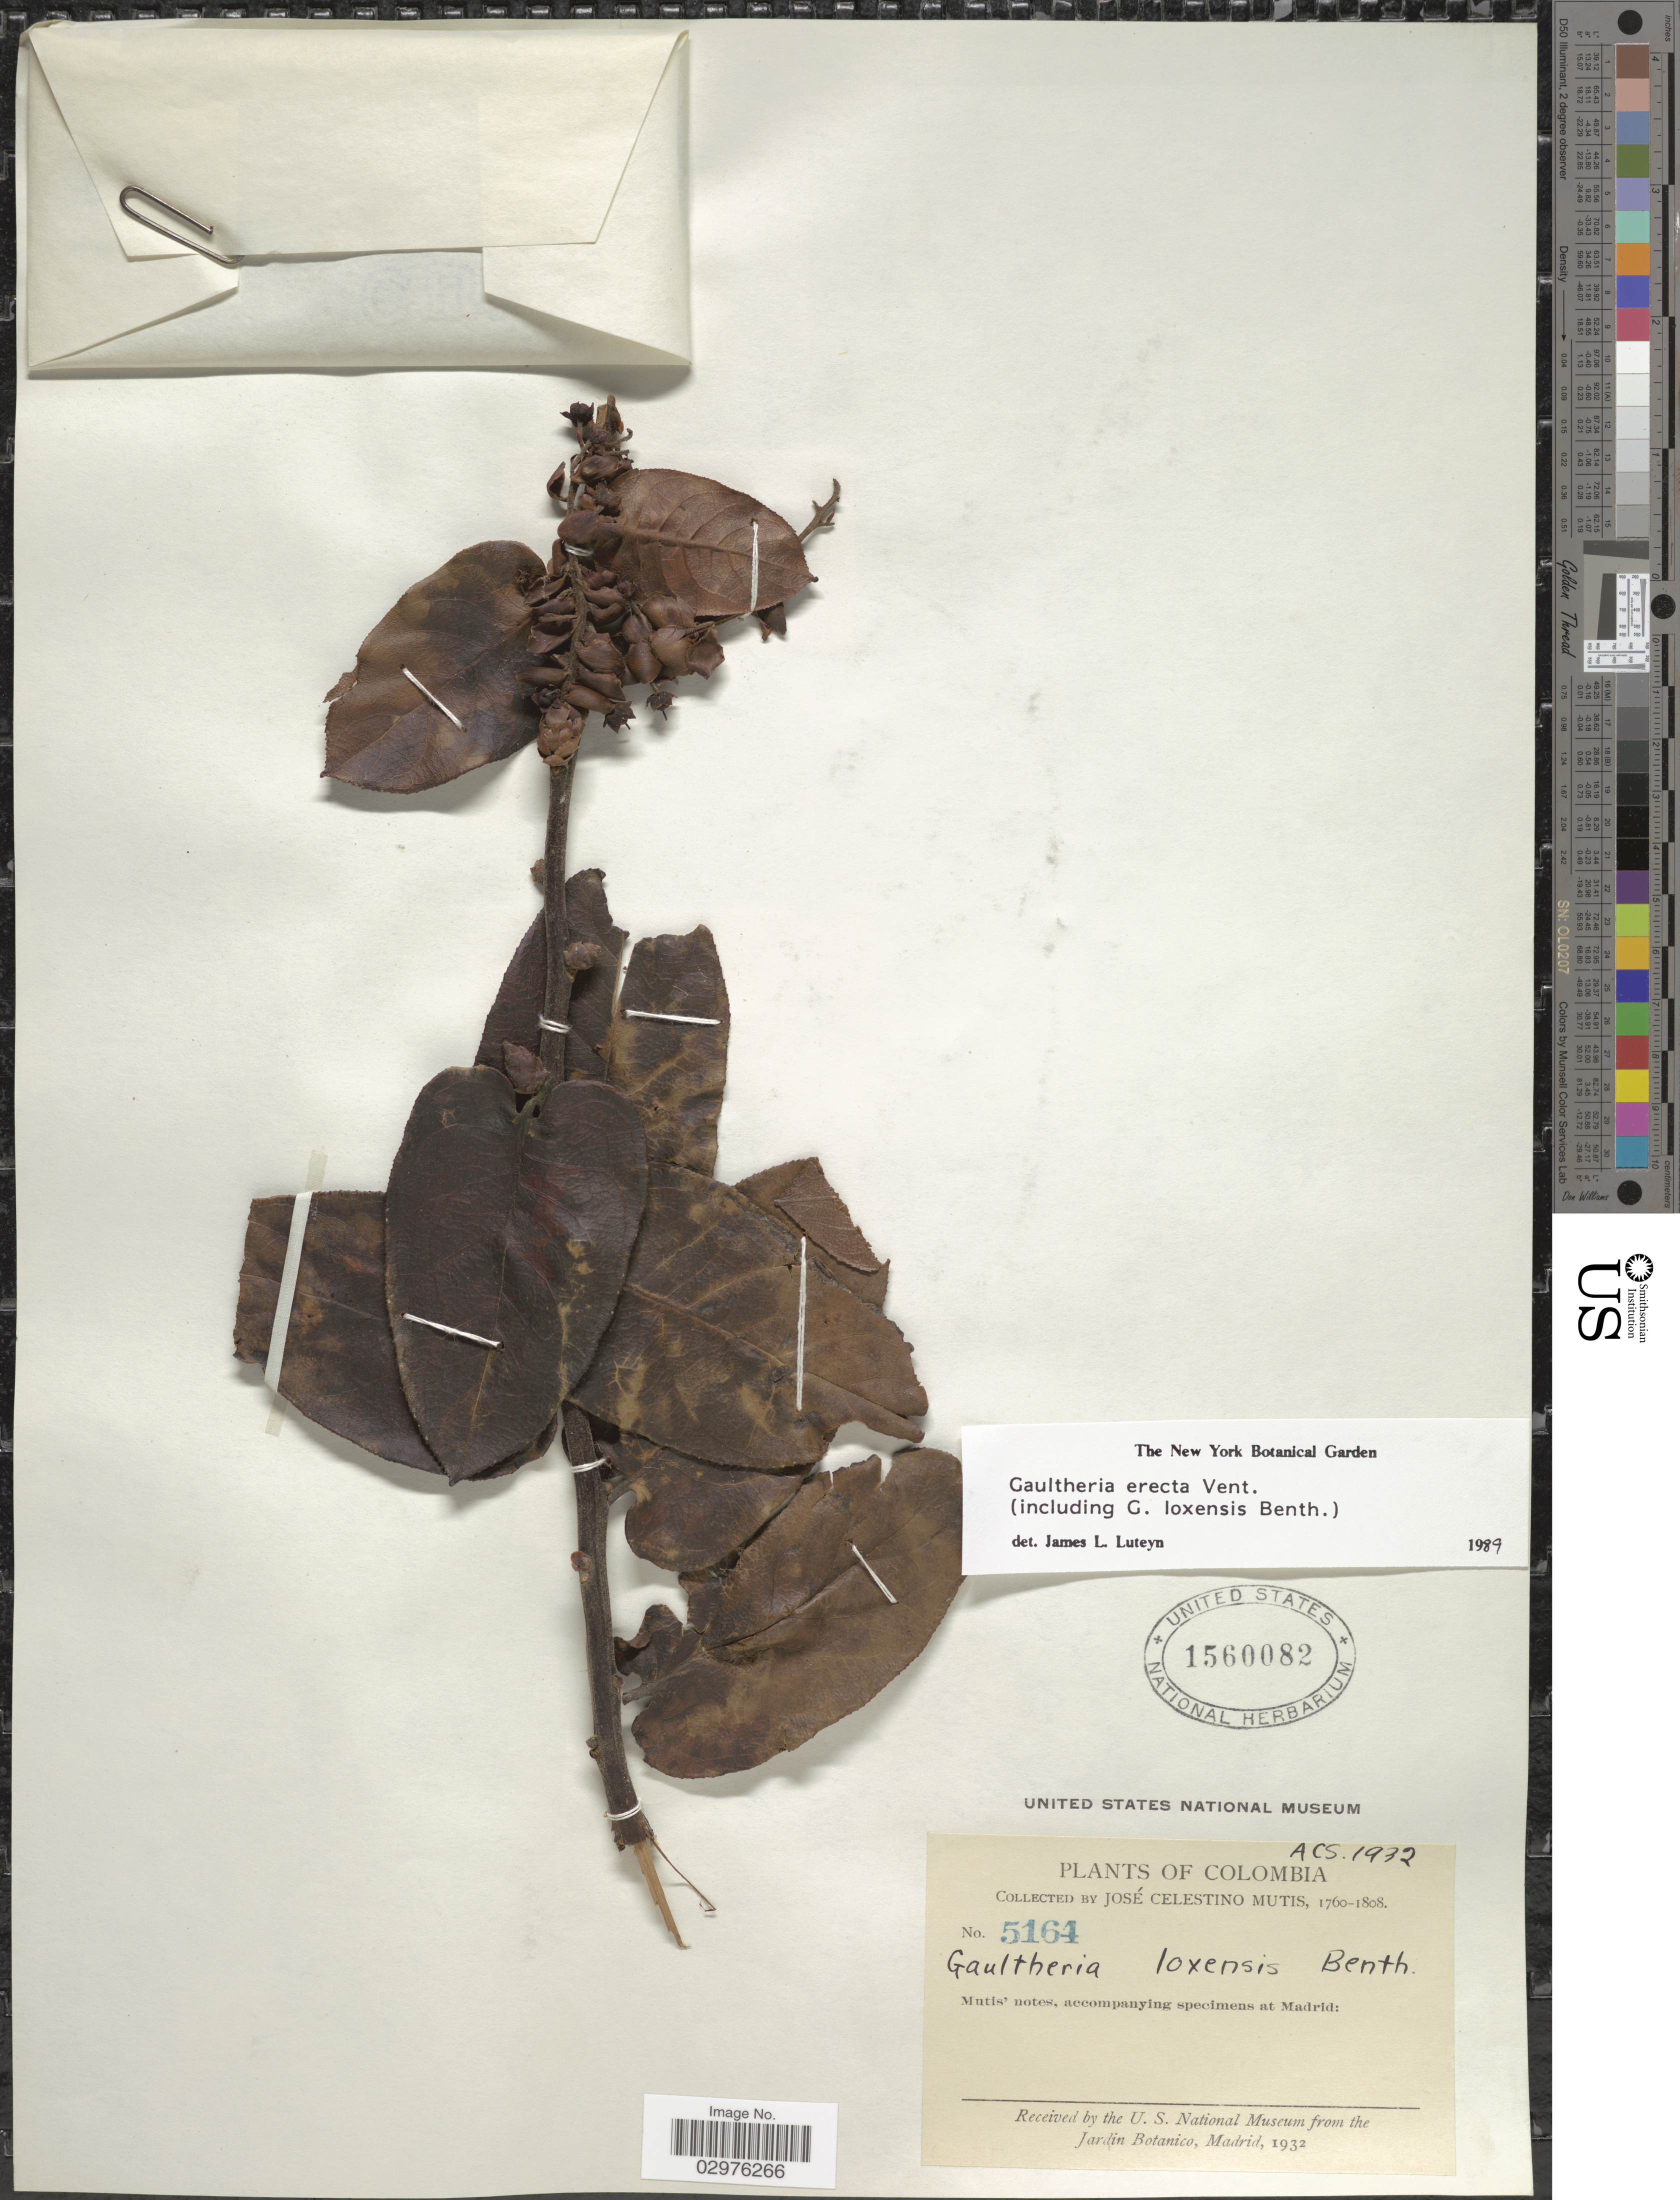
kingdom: Plantae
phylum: Tracheophyta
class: Magnoliopsida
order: Ericales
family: Ericaceae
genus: Gaultheria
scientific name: Gaultheria erecta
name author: Vent.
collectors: J. C. B. Mutis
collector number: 5164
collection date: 1760/1808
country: Colombia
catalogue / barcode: US 1560082